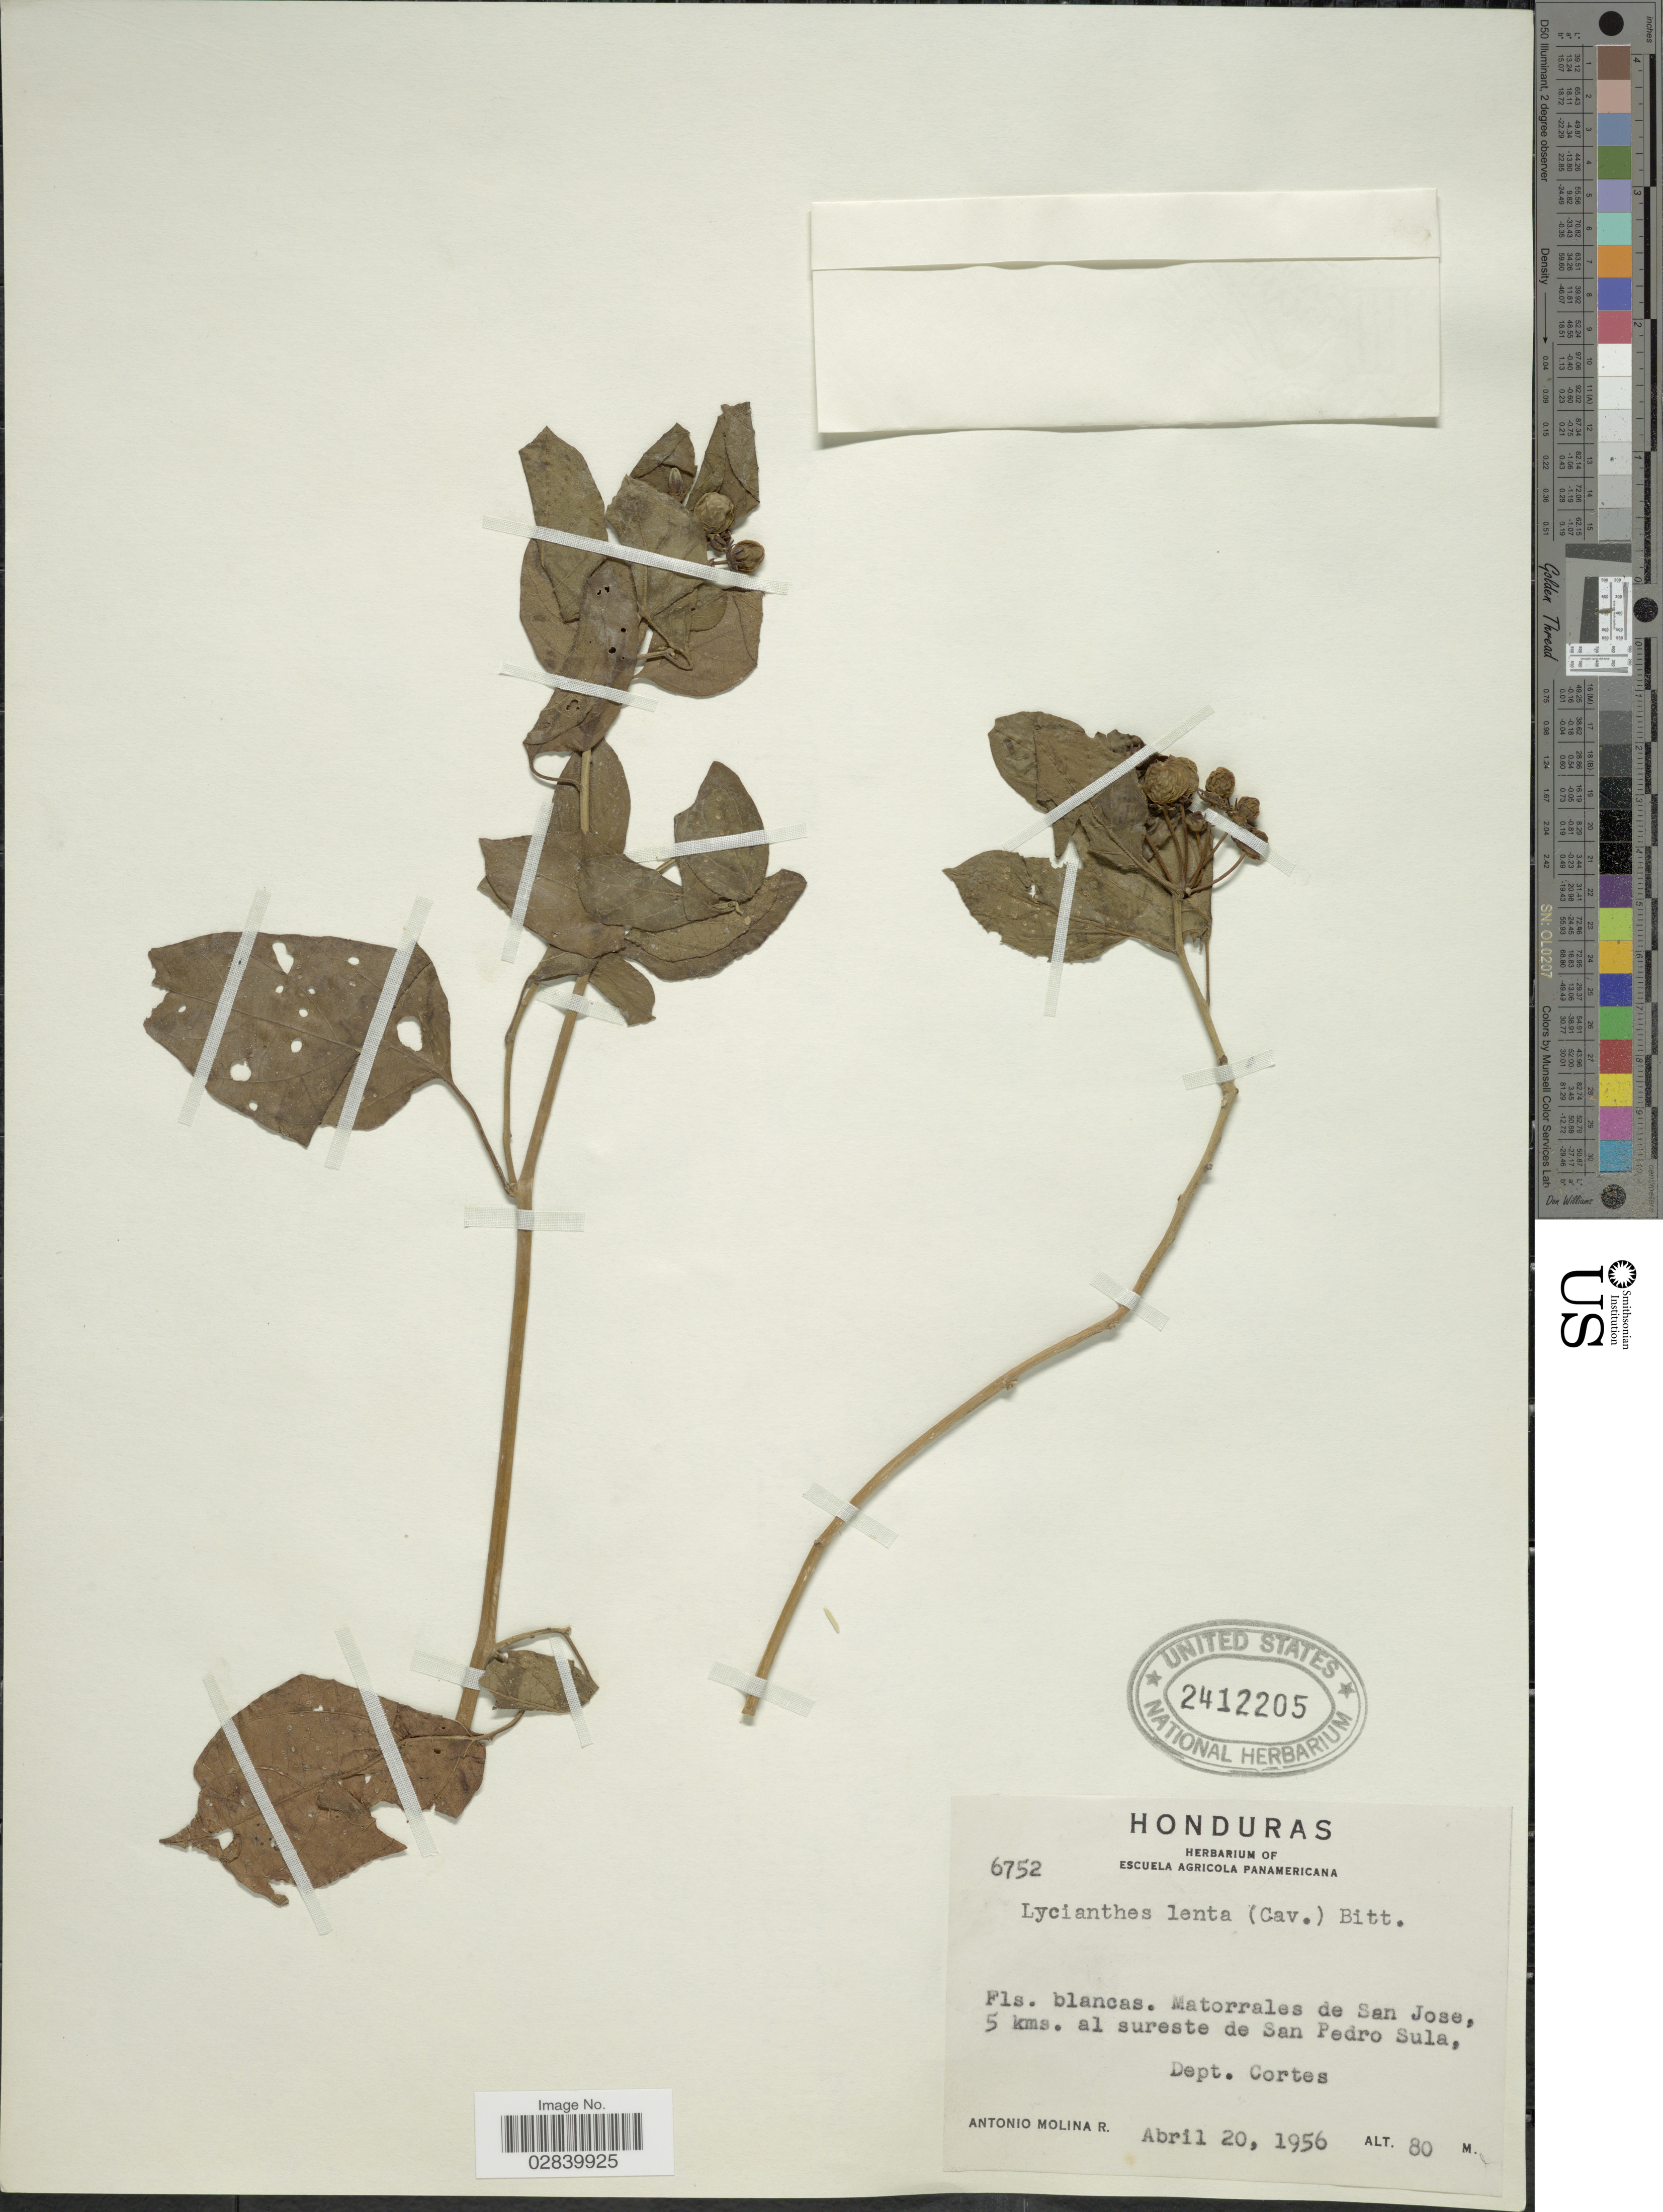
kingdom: Plantae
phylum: Tracheophyta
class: Magnoliopsida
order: Solanales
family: Solanaceae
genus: Lycianthes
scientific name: Lycianthes lenta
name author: (Cav.) Bitter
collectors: A. Molina R.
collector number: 6752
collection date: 1956-04-20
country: Honduras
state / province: Cortés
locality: Matorrales de San Jose, 5 kms. al sureste de San Pedro Sula, Dept. Cortes.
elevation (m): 80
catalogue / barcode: US 2412205